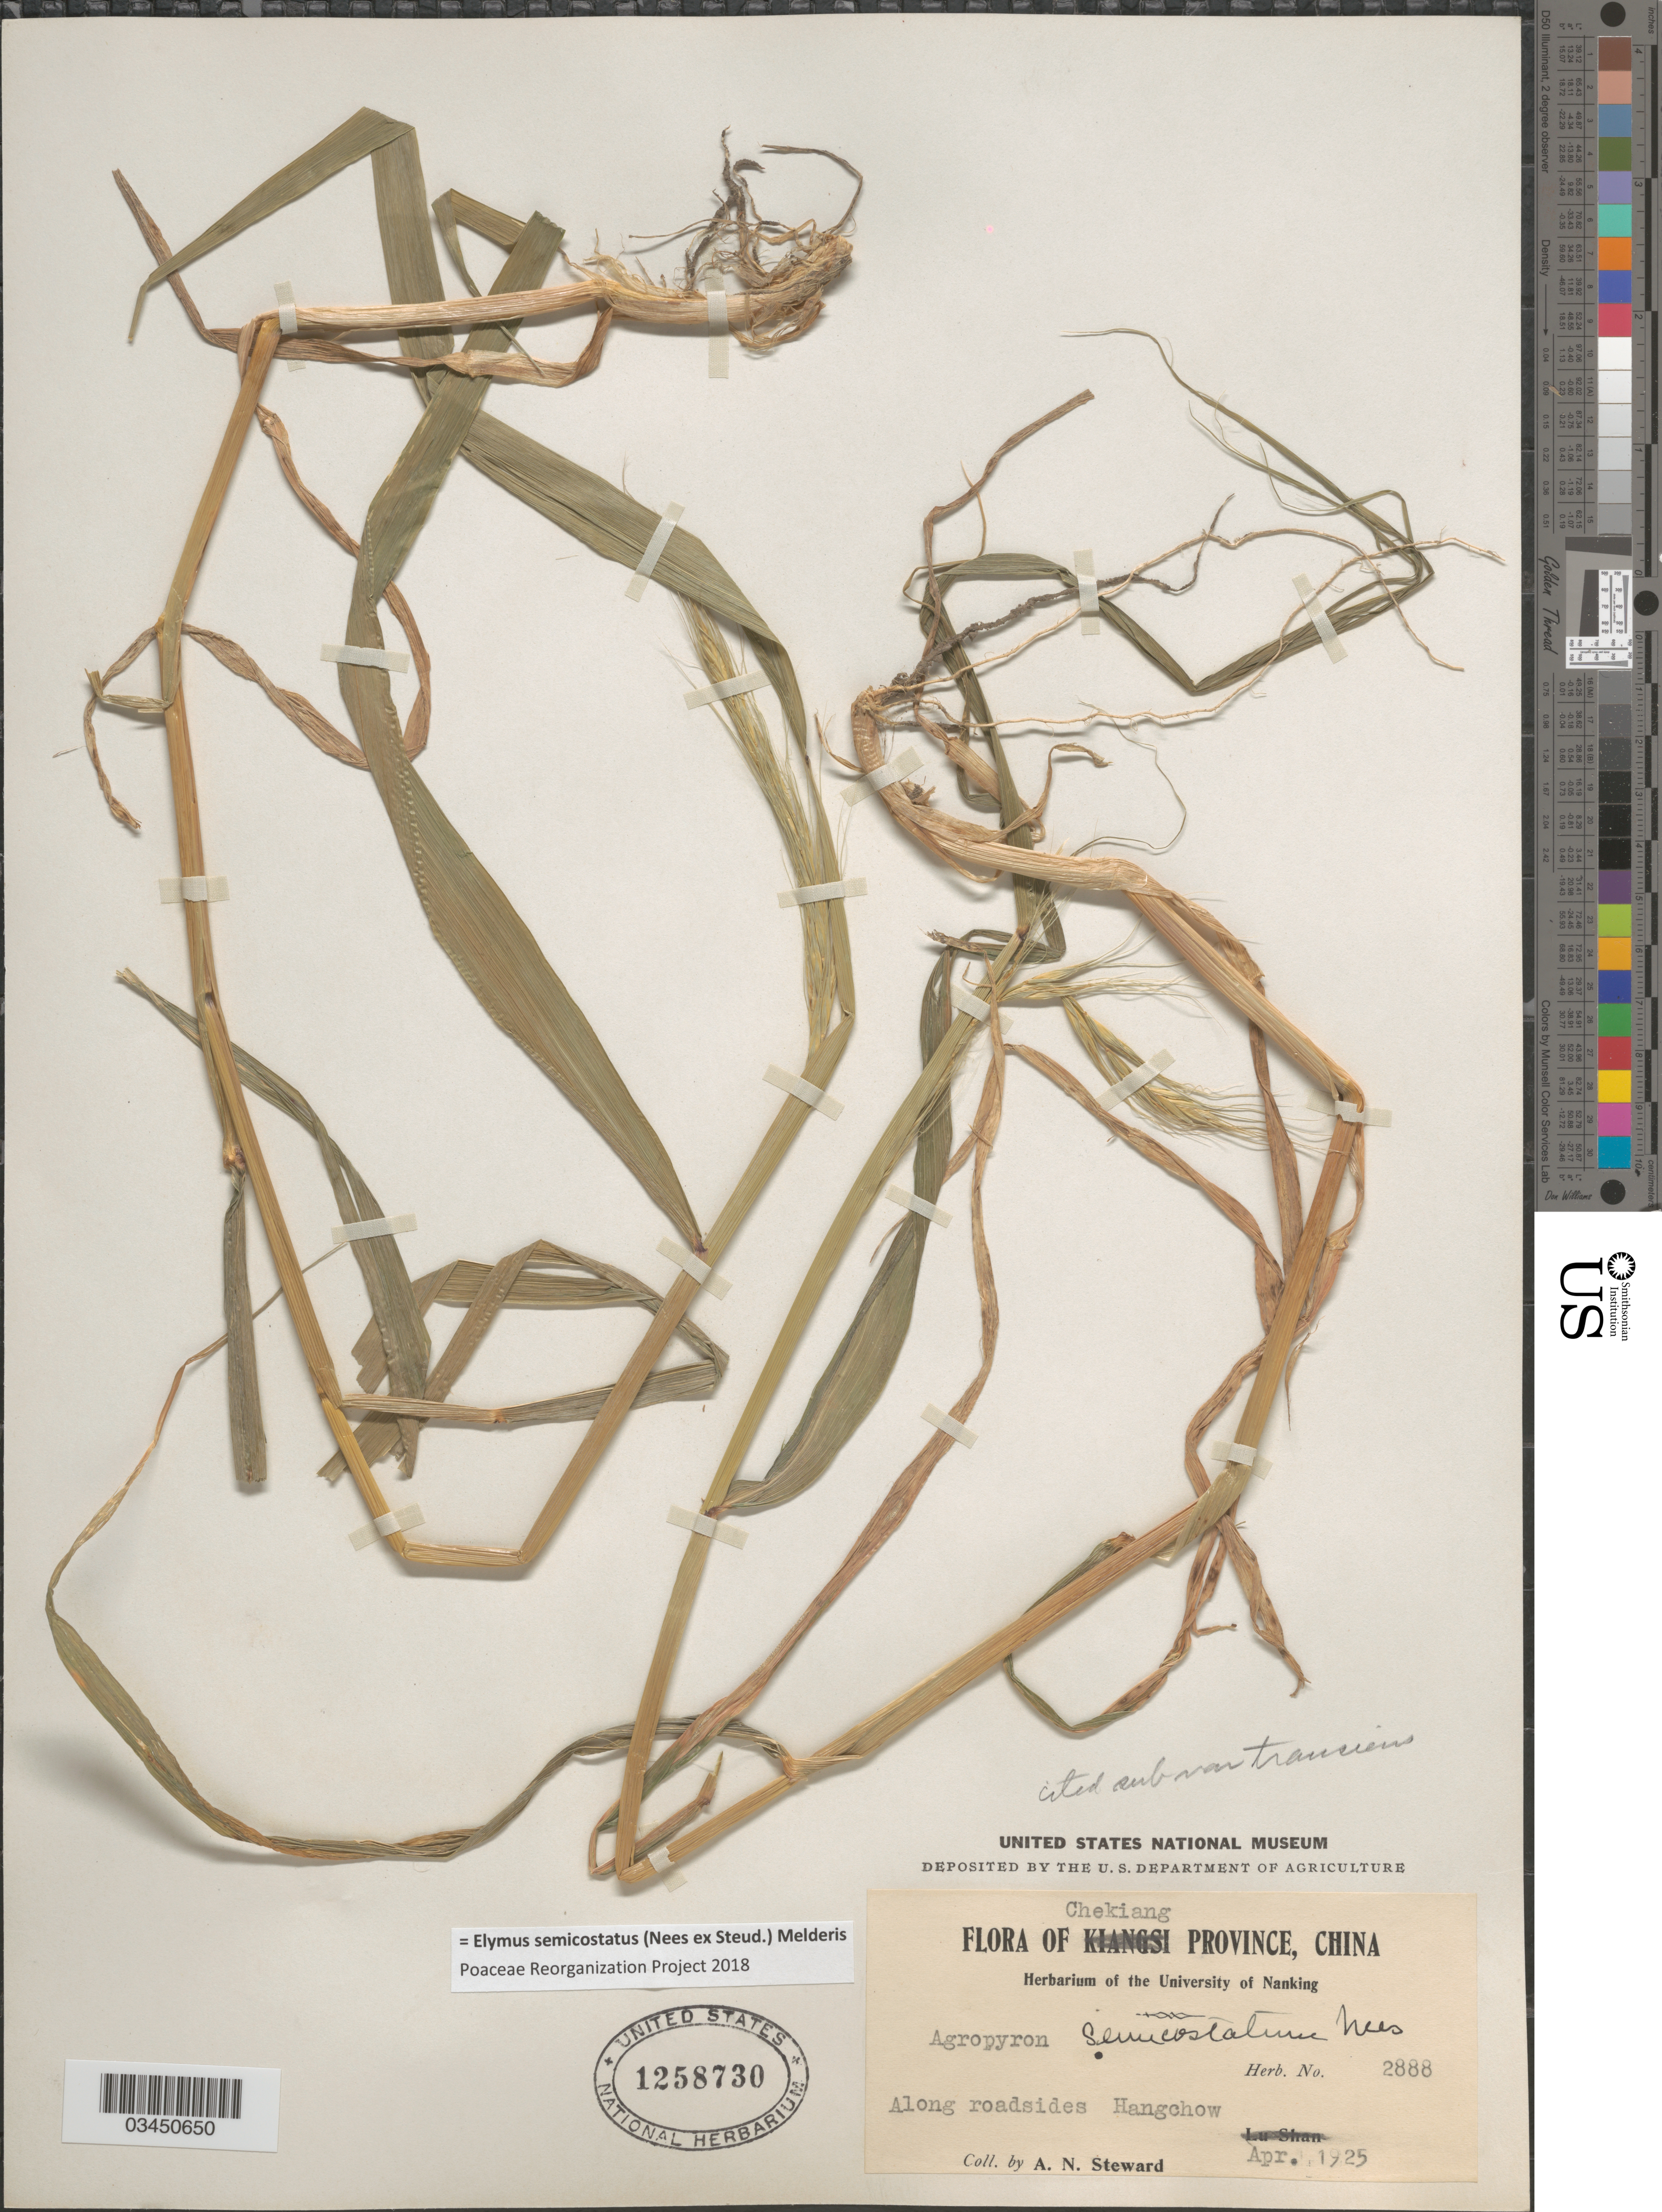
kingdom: Plantae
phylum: Tracheophyta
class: Liliopsida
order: Poales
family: Poaceae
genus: Elymus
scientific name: Elymus semicostatus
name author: (Nees ex Steud.) Melderis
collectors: A. N. Steward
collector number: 2888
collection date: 1925-04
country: China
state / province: Zhejiang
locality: Chekiang Province. Along roadsides Hangchow.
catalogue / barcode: US 1258730